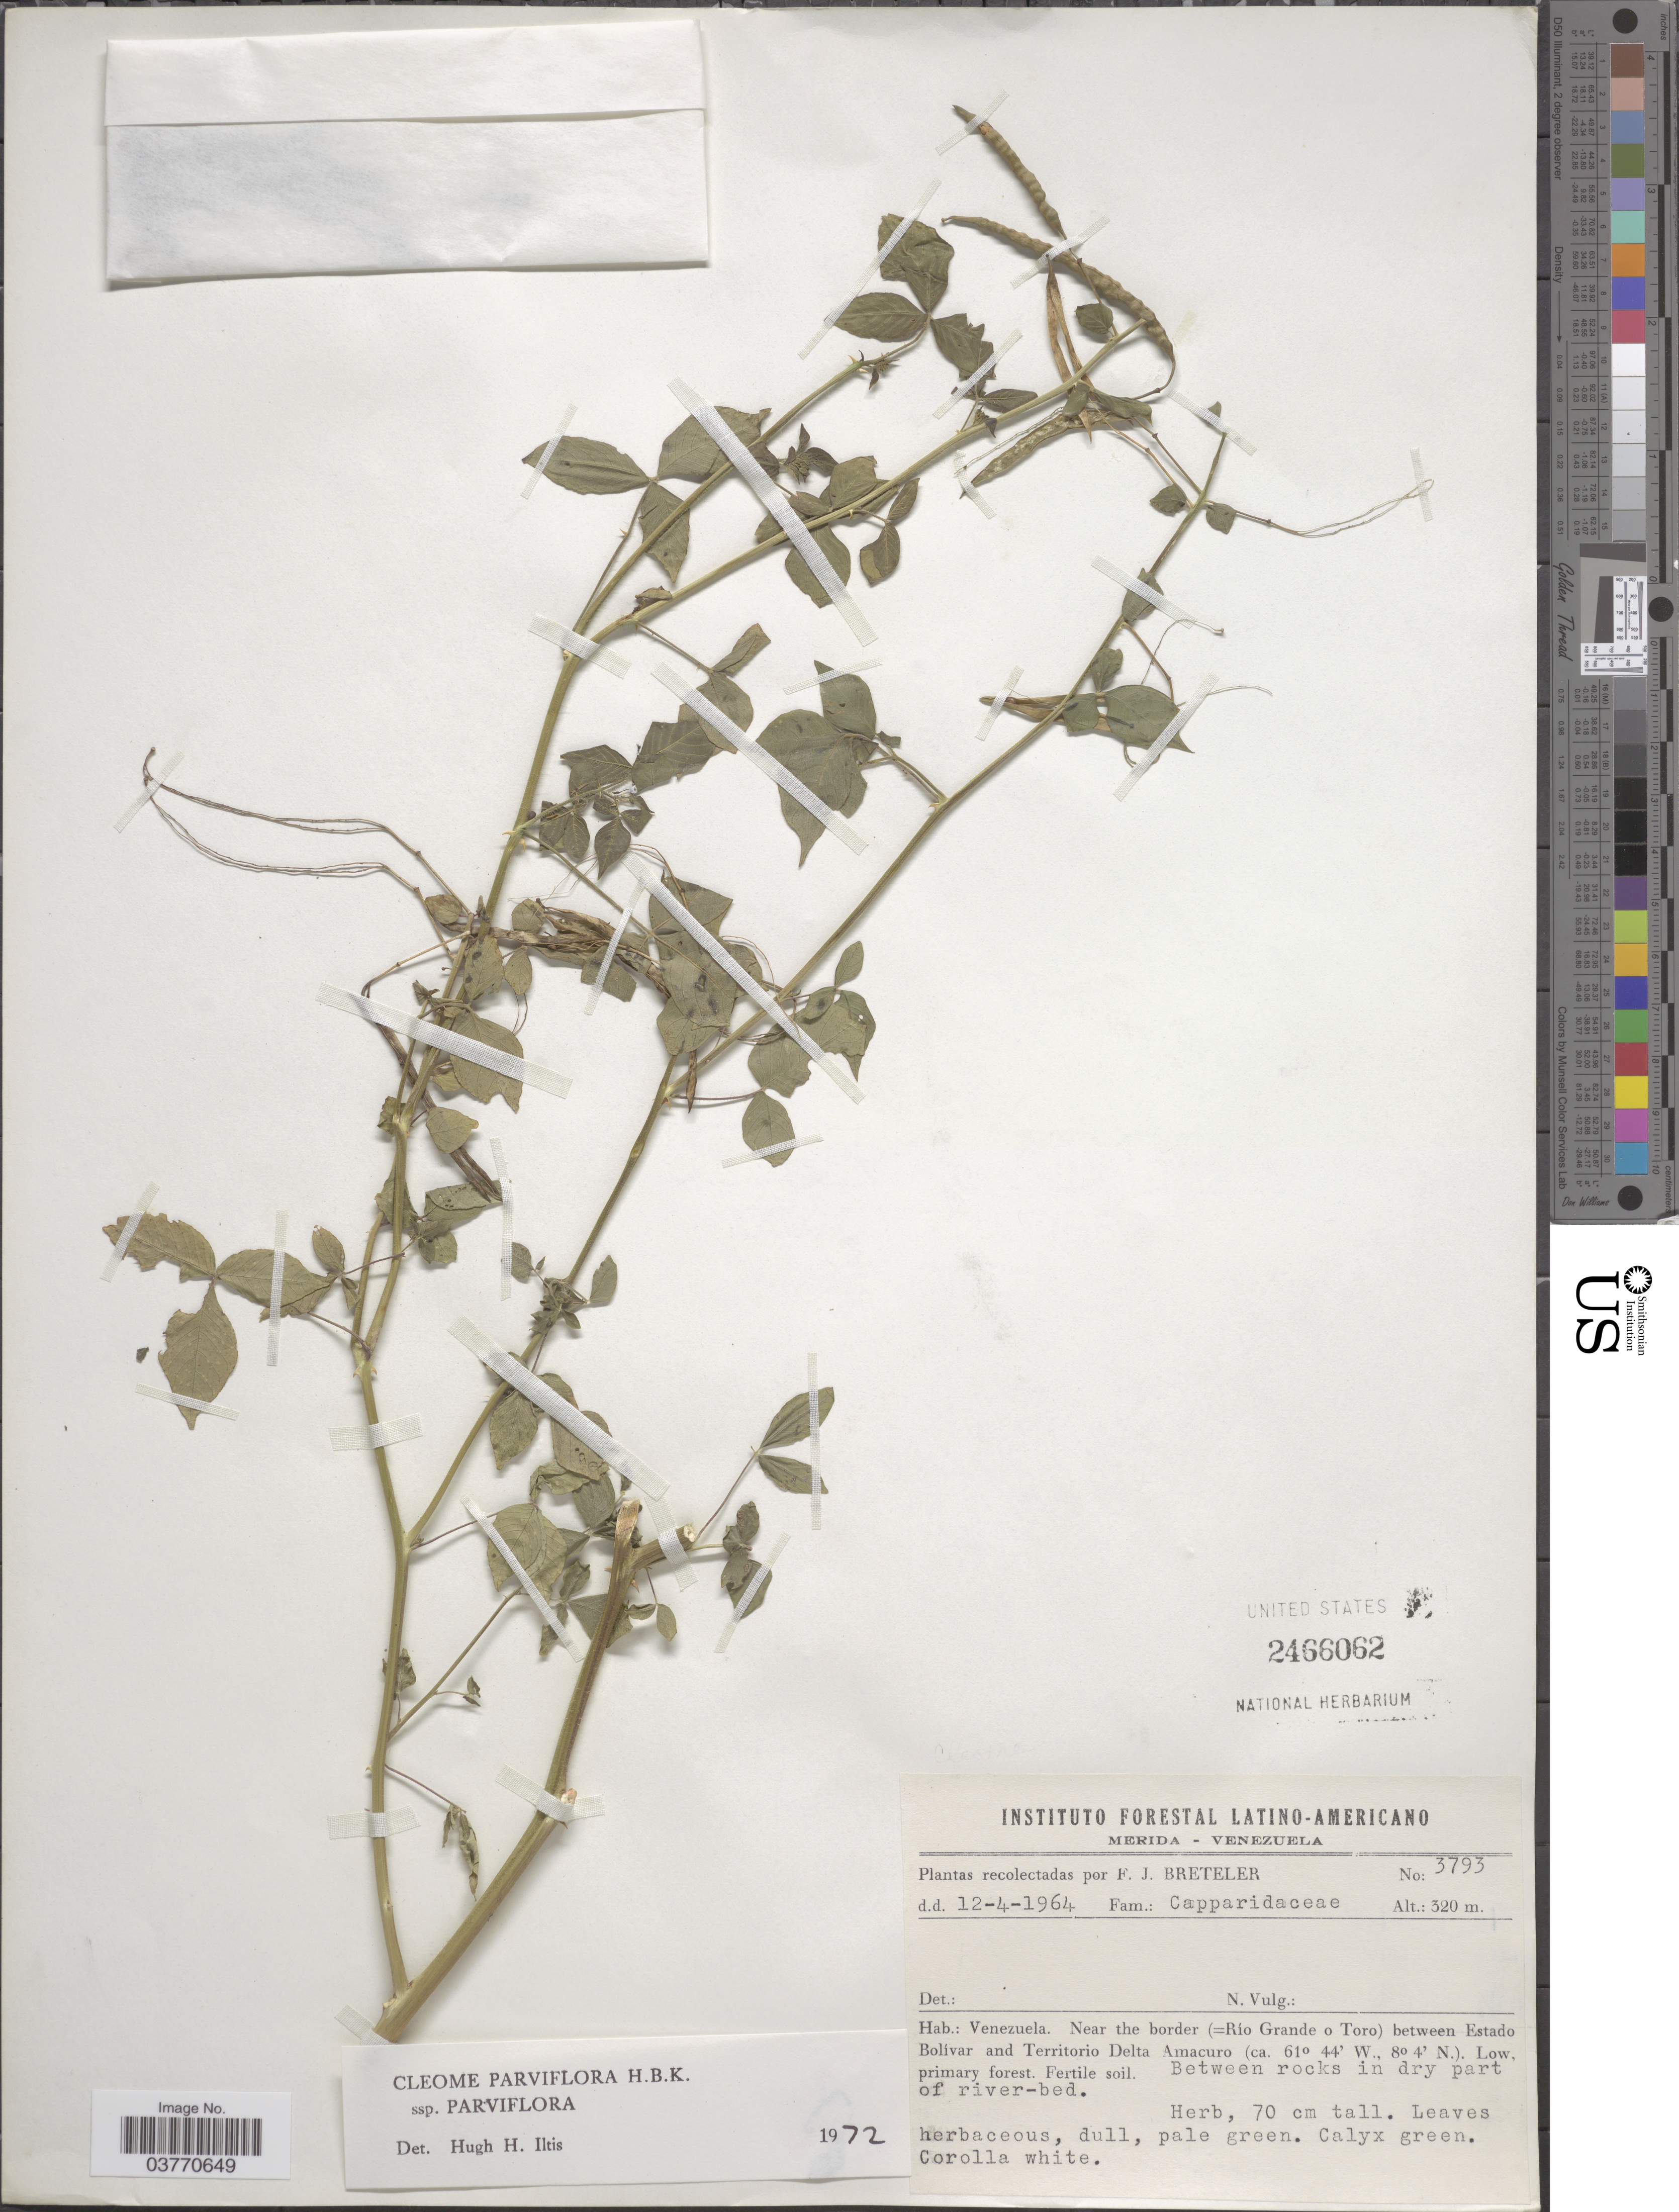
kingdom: Plantae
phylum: Tracheophyta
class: Magnoliopsida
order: Brassicales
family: Cleomaceae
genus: Tarenaya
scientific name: Tarenaya parviflora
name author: (Kunth) Iltis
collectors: F. J. Breteler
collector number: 3793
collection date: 1964-04-12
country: Venezuela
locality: Near the border (=Río Grande o Toro) between Estado Bolívar and Territorio Delta Amacuro. Between rocks in dry part of river-bed.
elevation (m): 320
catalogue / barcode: US 2466062